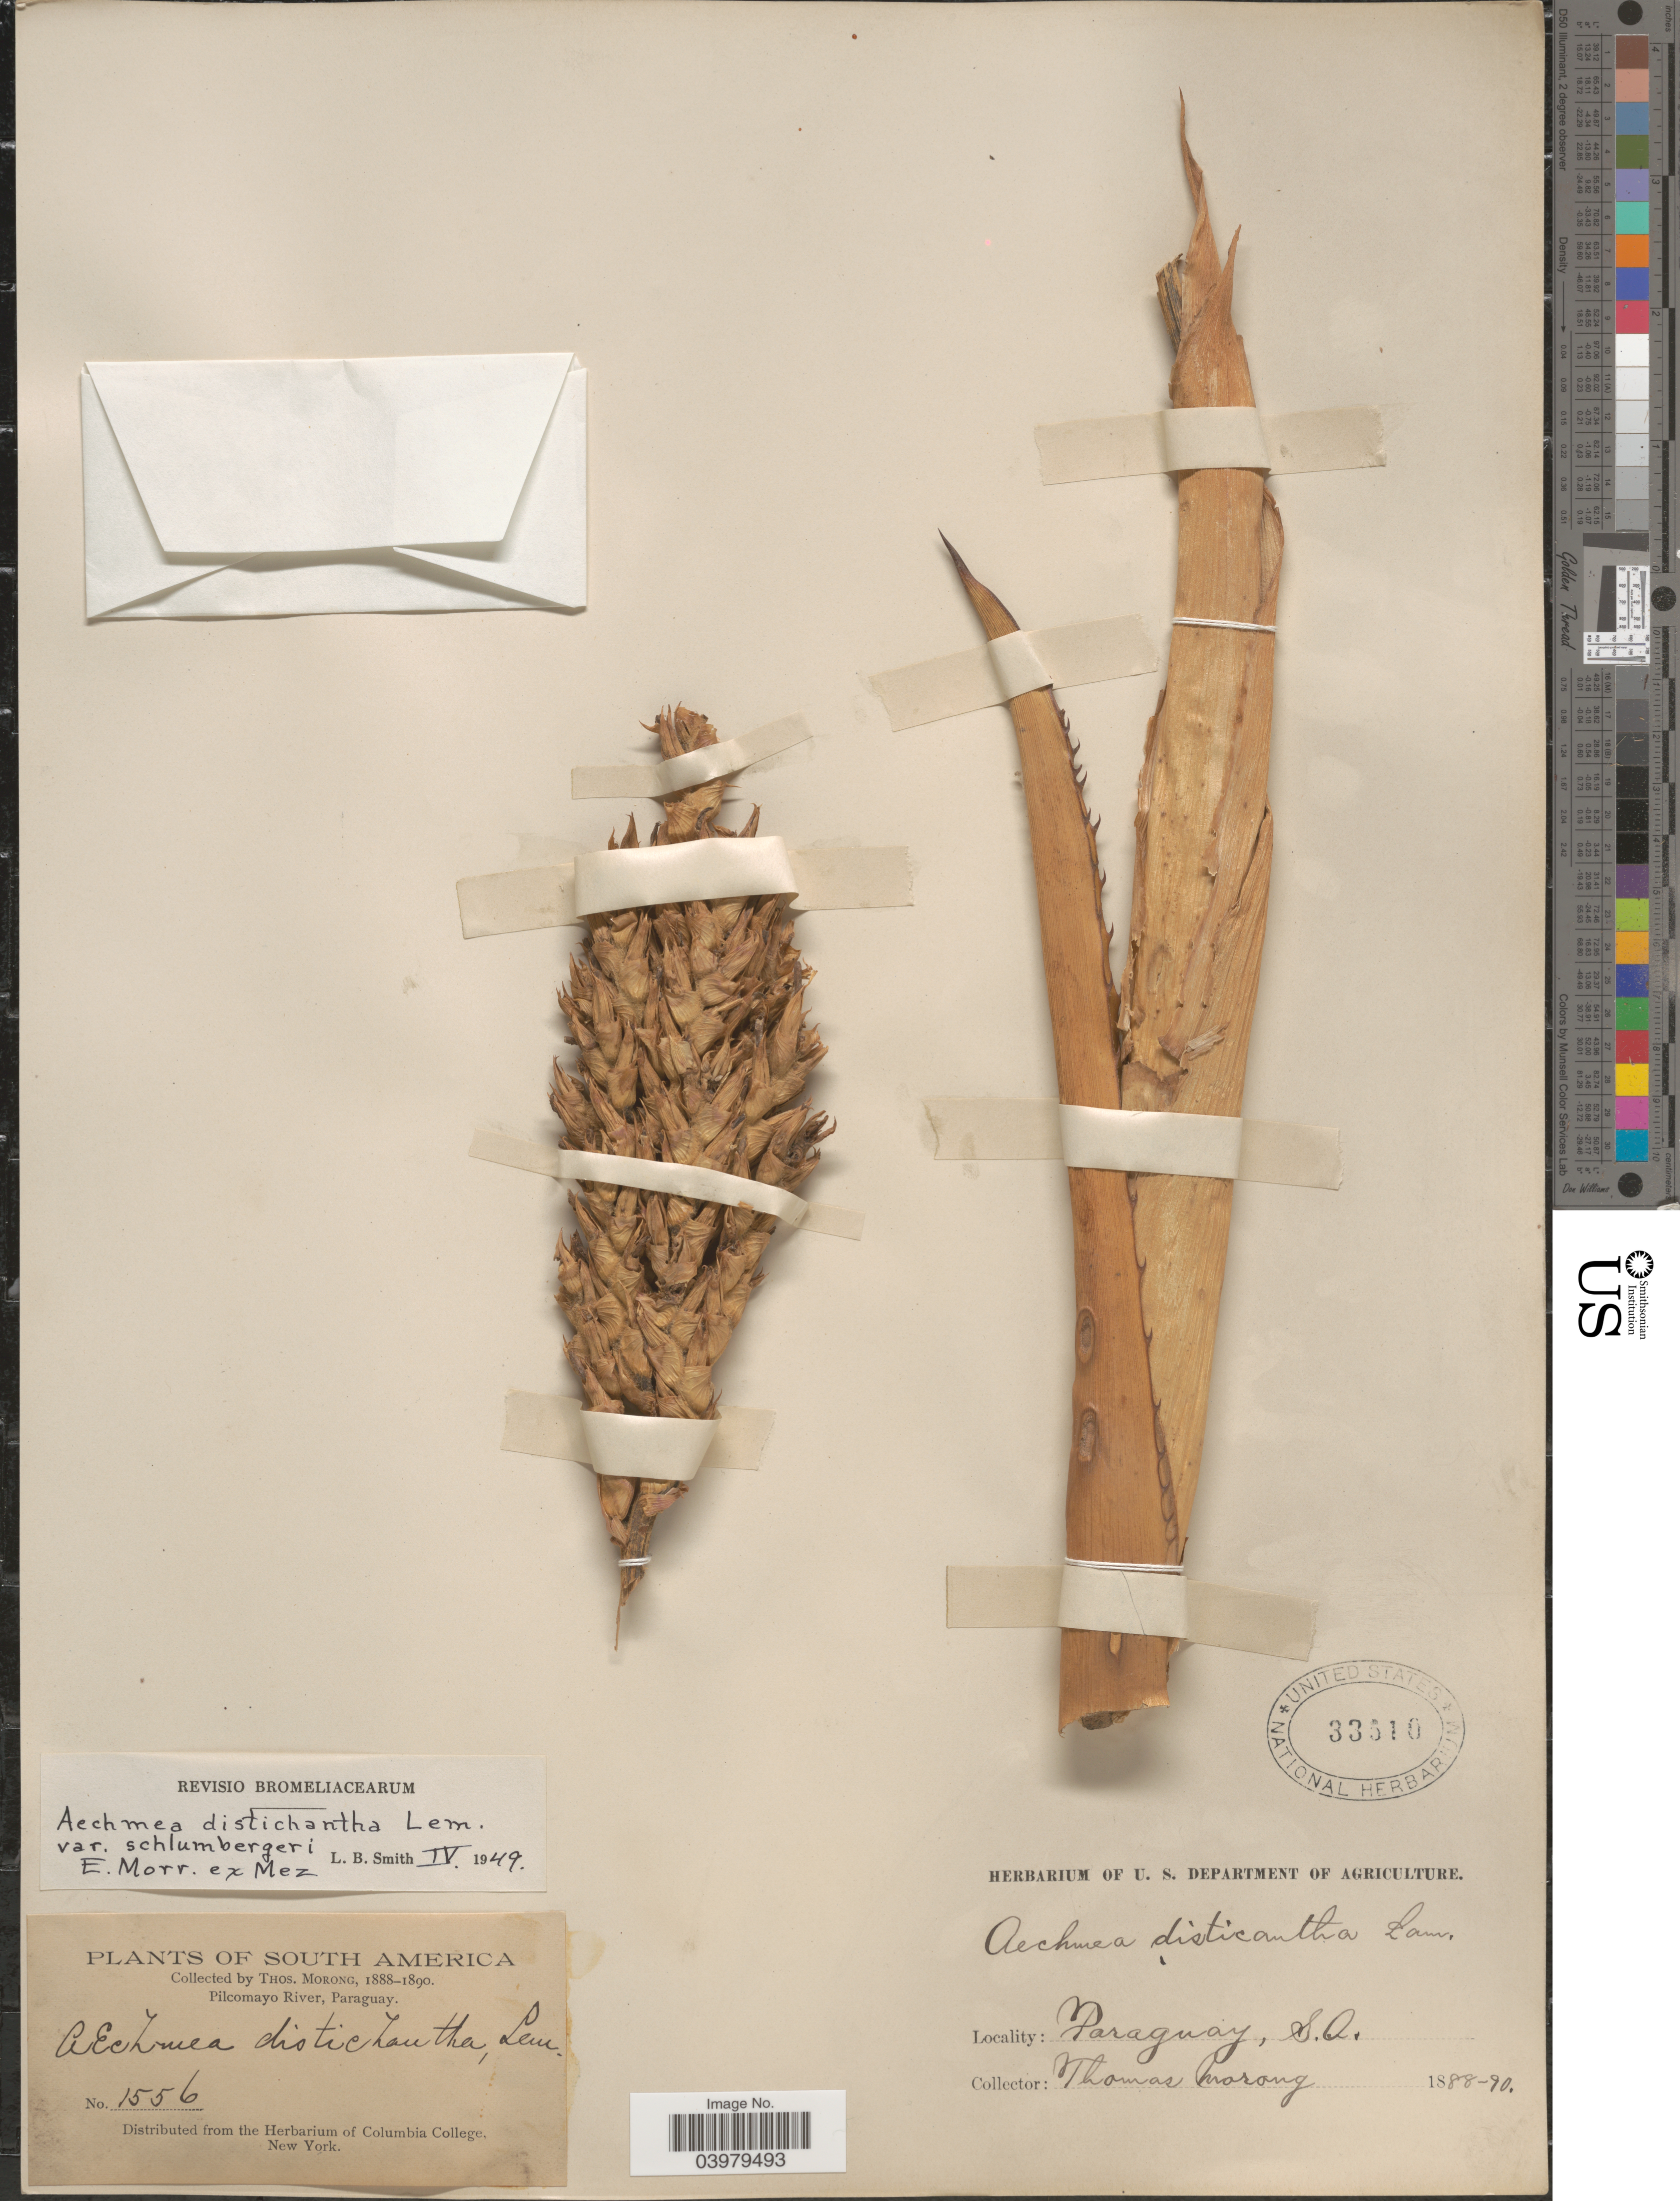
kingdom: Plantae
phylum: Tracheophyta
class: Liliopsida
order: Poales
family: Bromeliaceae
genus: Aechmea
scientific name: Aechmea distichantha var. schlumbergeri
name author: É. Morren ex Mez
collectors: ex herb. T. Morong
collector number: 1556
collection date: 1888/1890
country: Paraguay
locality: Pilcomayo River.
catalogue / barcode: US 33510